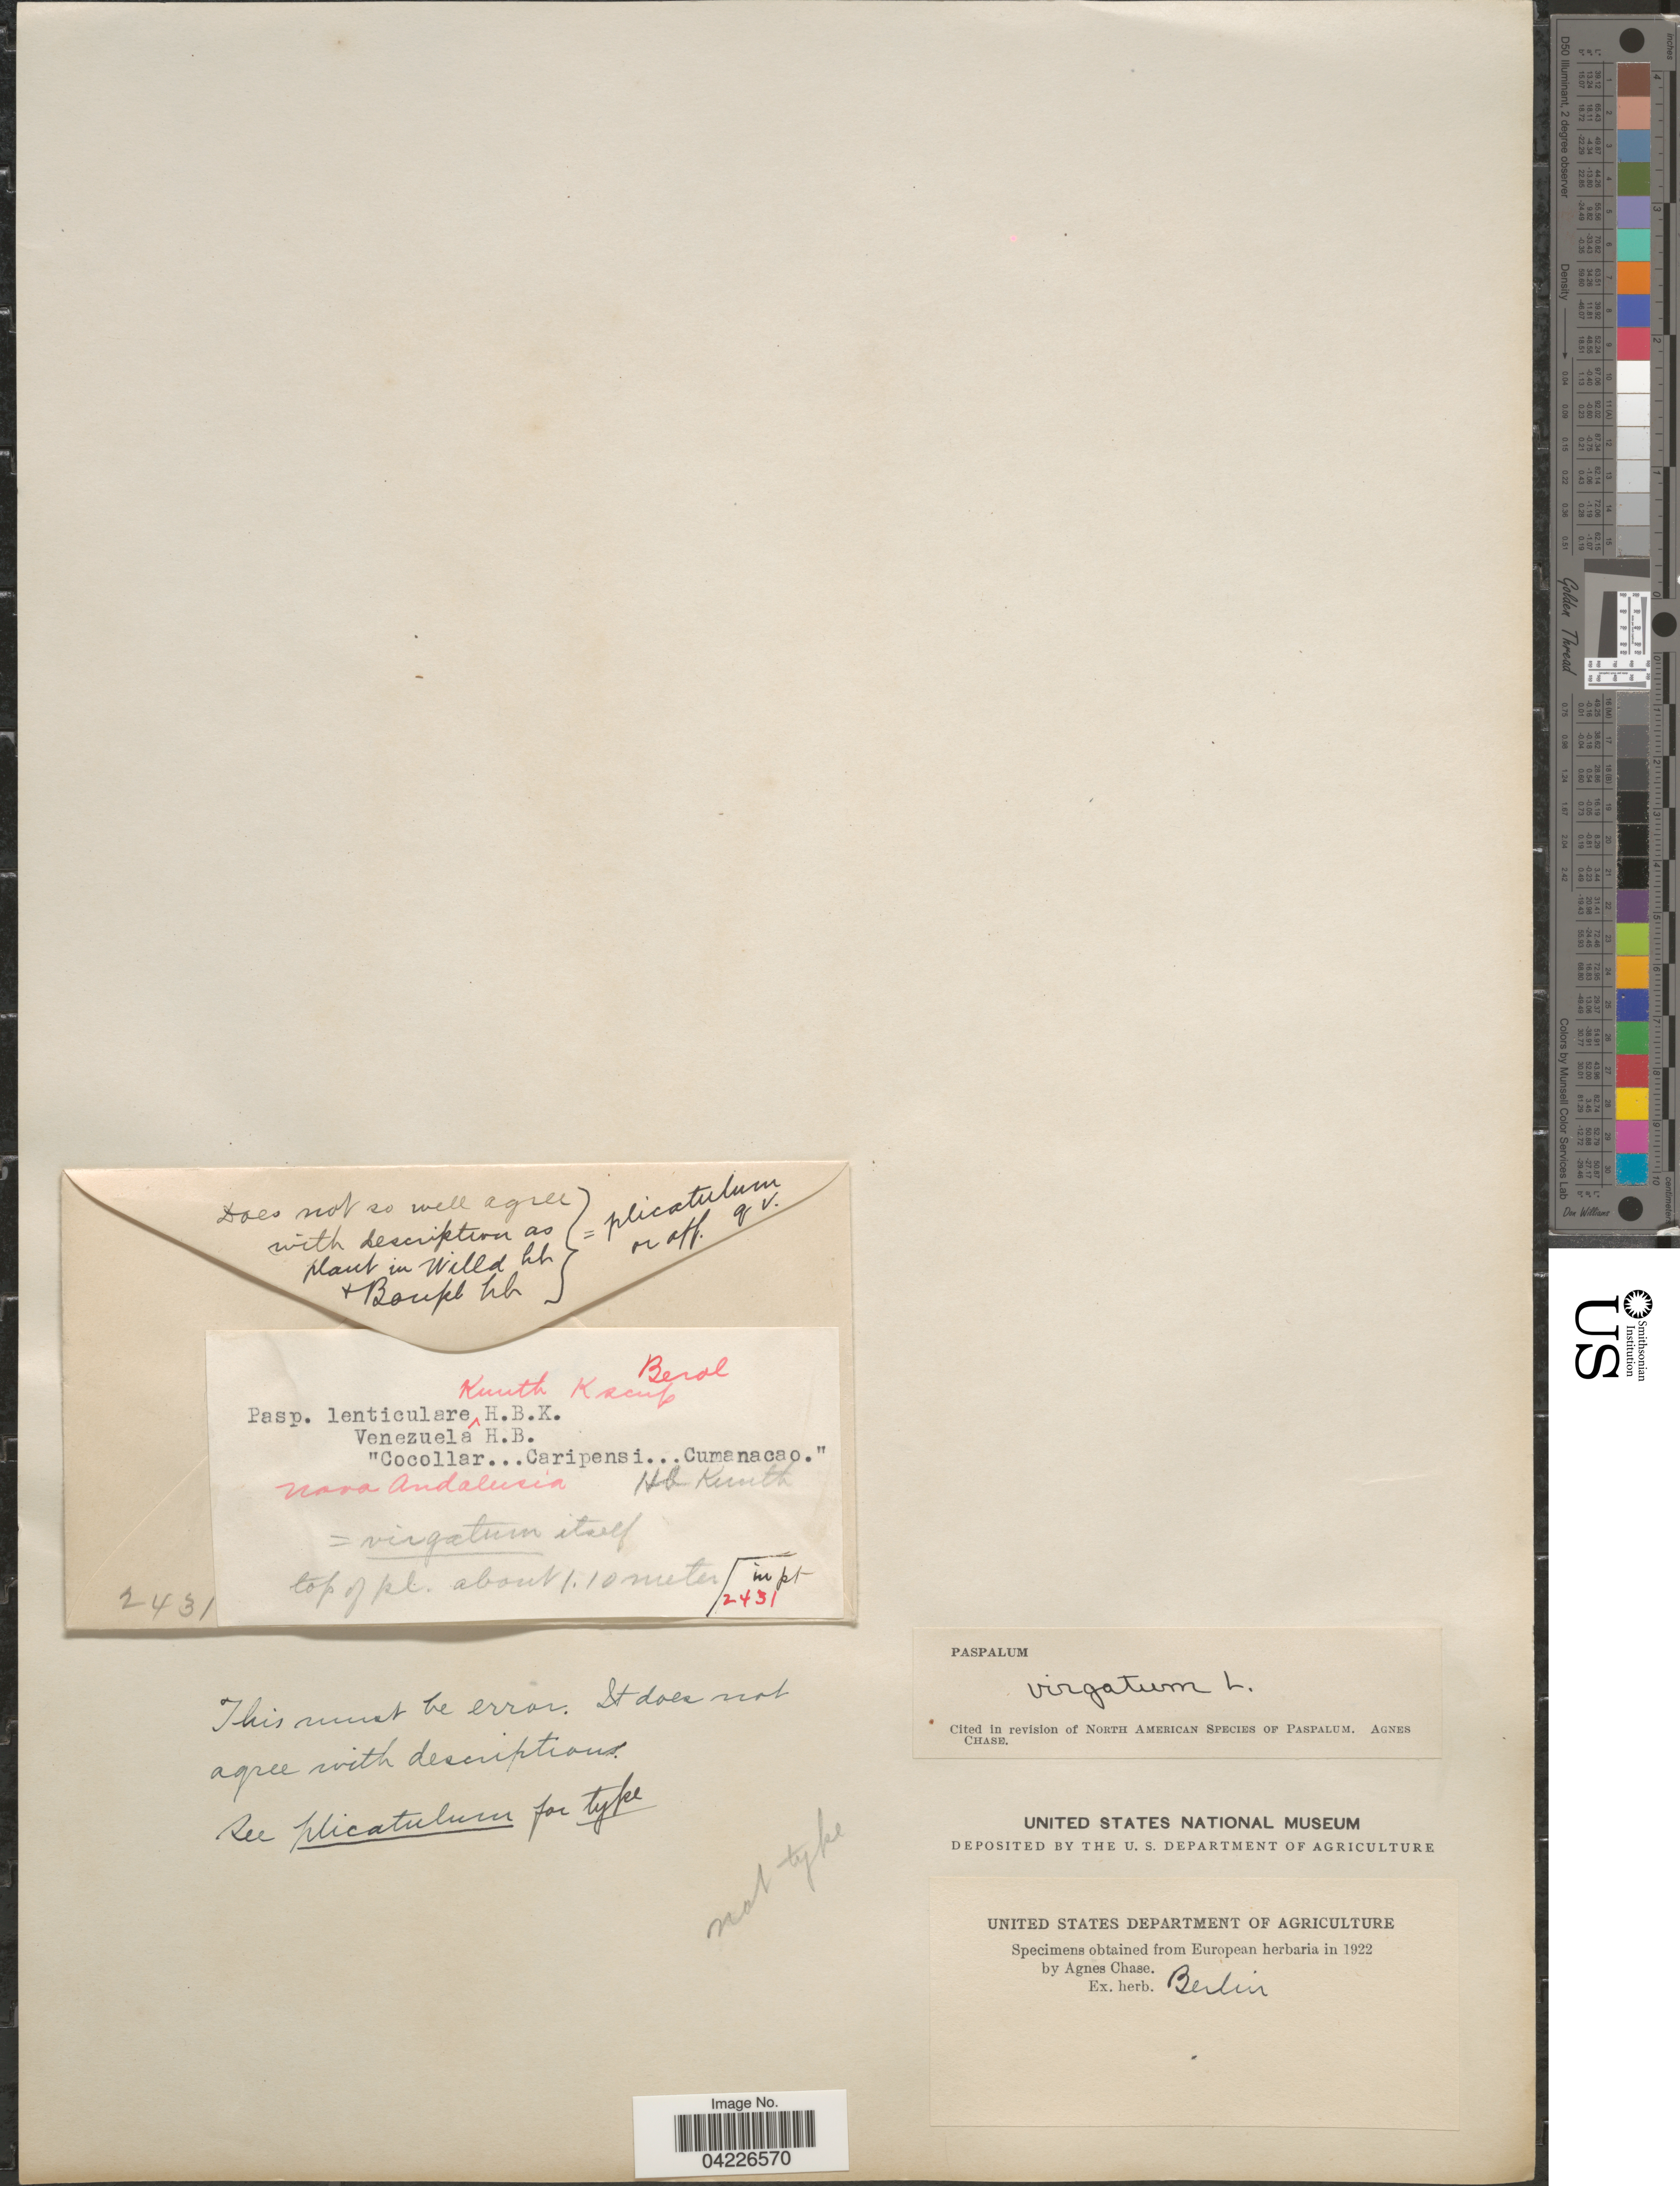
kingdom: Plantae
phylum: Tracheophyta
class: Liliopsida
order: Poales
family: Poaceae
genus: Paspalum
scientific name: Paspalum virgatum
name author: L.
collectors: Ex herb. Kunth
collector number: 2431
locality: Nova Andalusia.